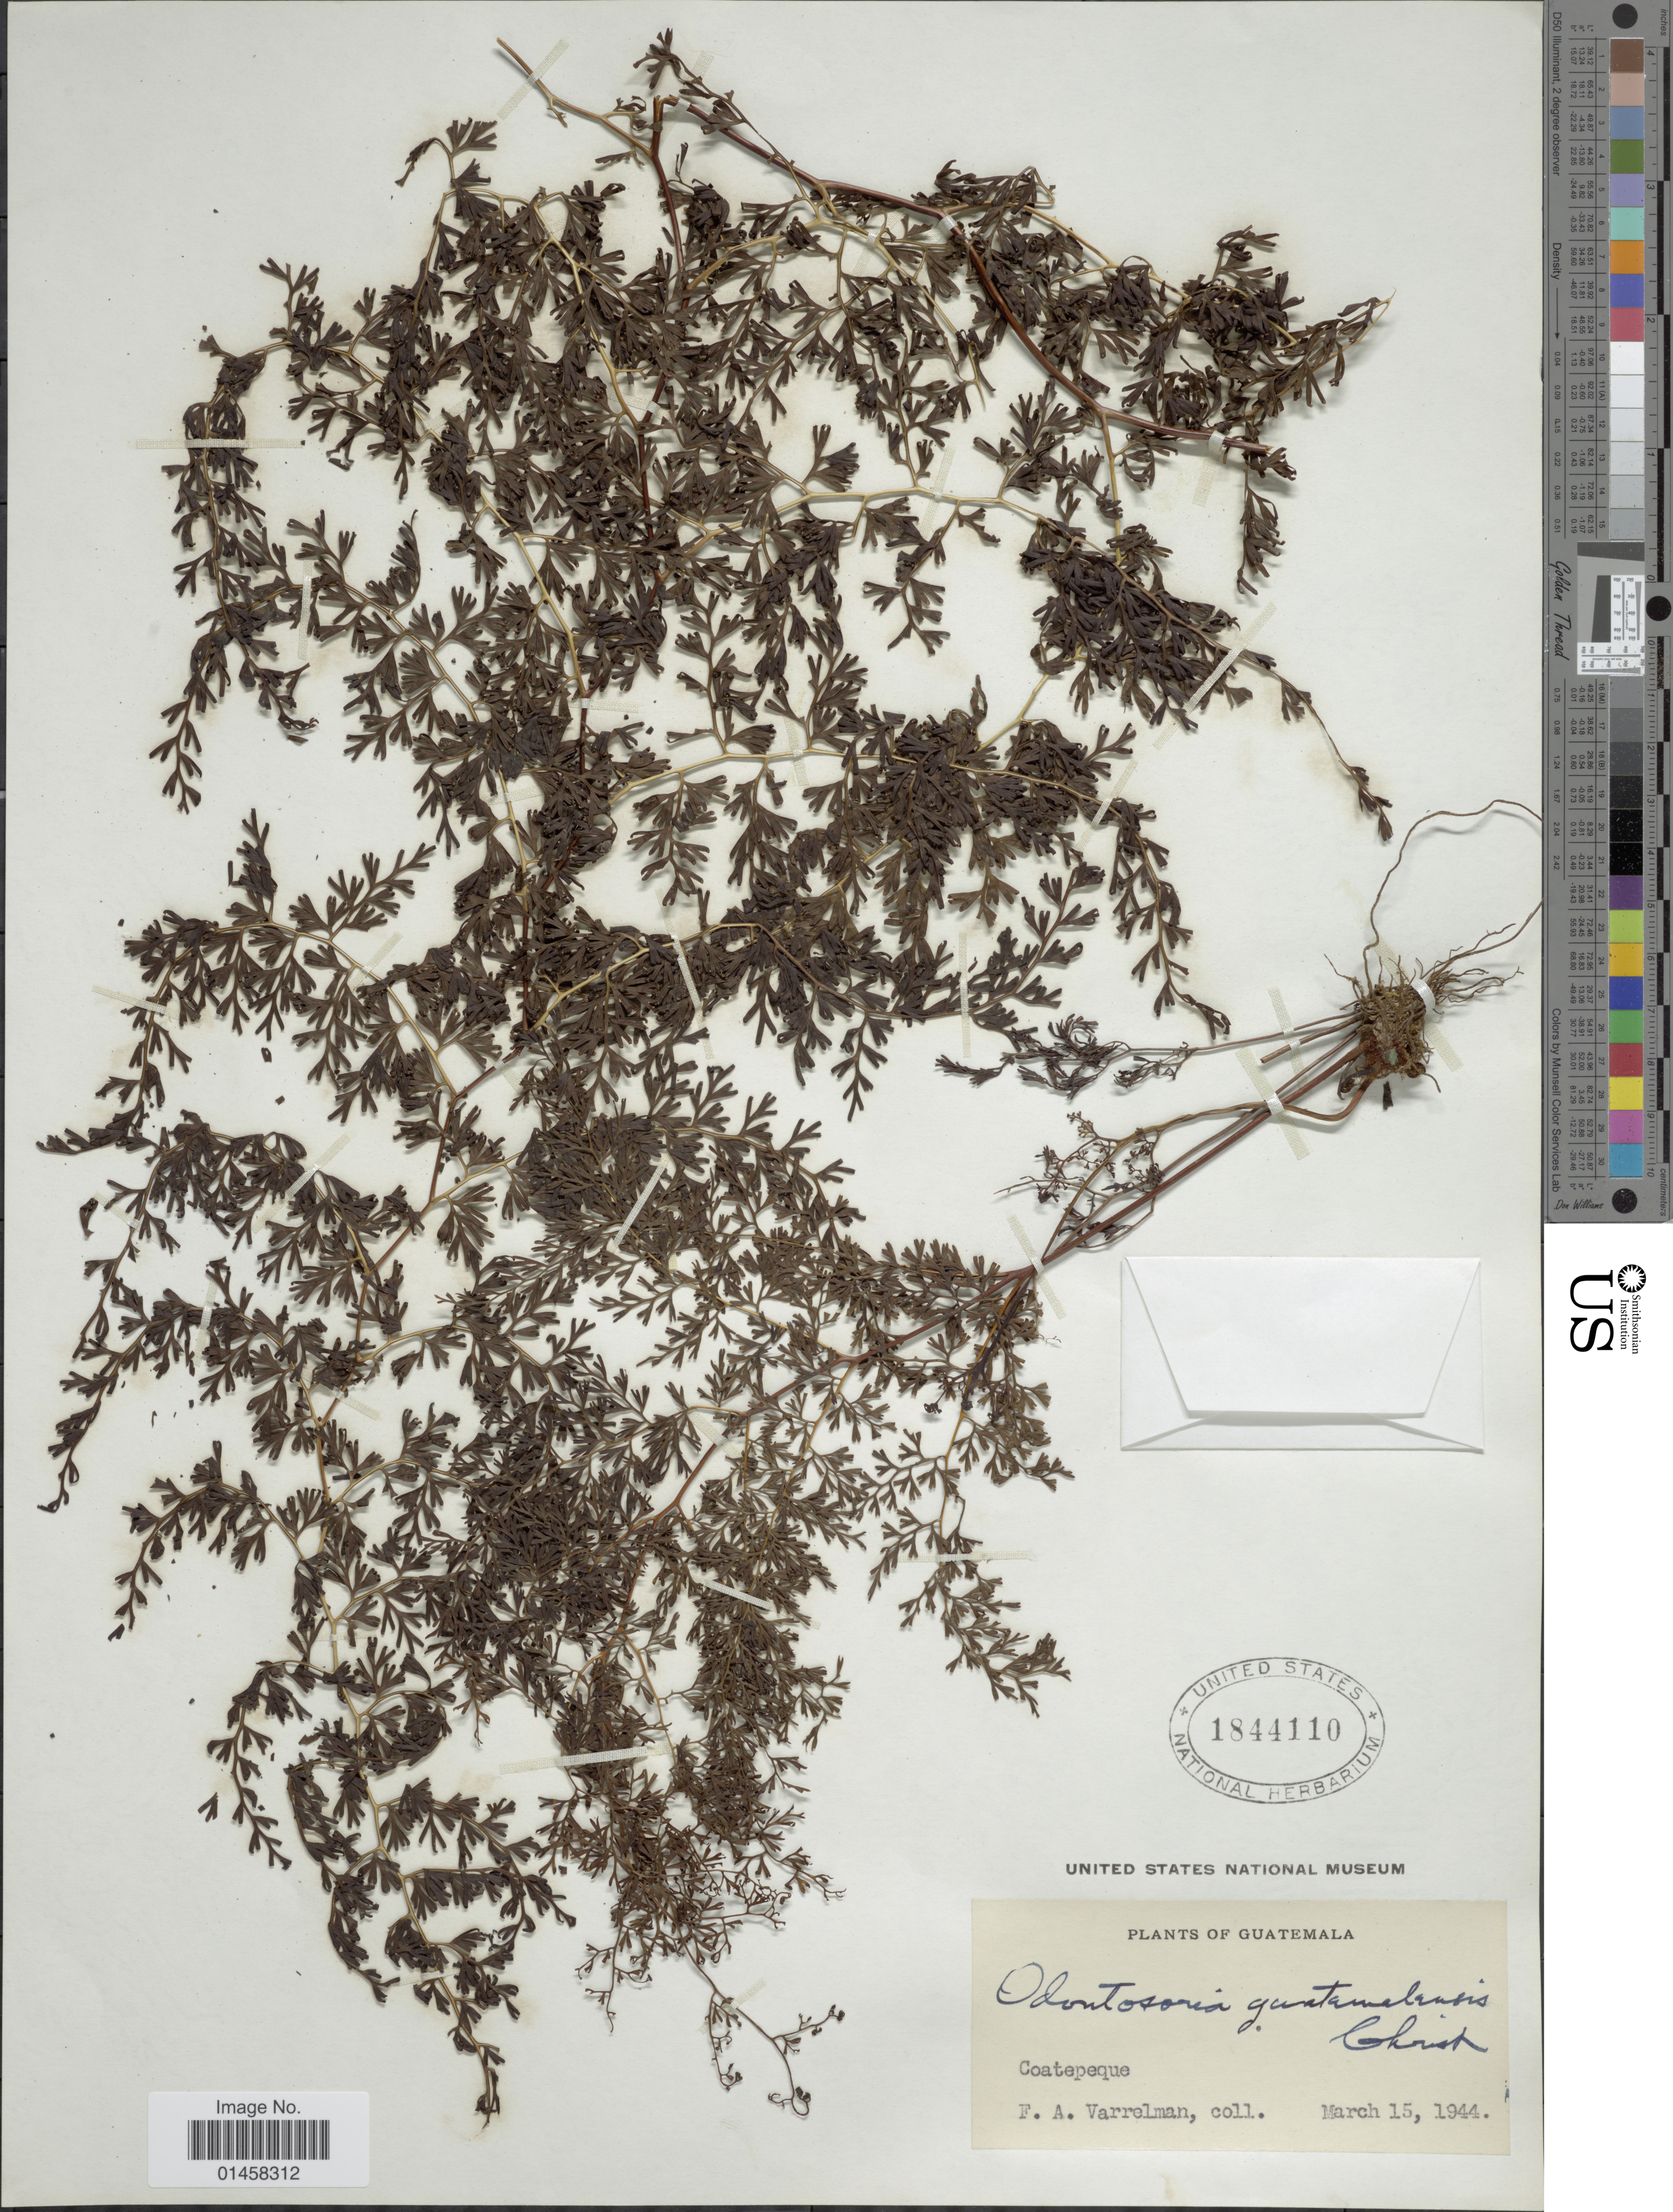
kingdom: Plantae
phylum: Tracheophyta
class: Polypodiopsida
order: Polypodiales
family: Lindsaeaceae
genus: Odontosoria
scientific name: Odontosoria guatemalensis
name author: Christ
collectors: F. Varrelman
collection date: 1944-03-15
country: Guatemala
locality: Coatepeque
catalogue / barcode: US 1844110